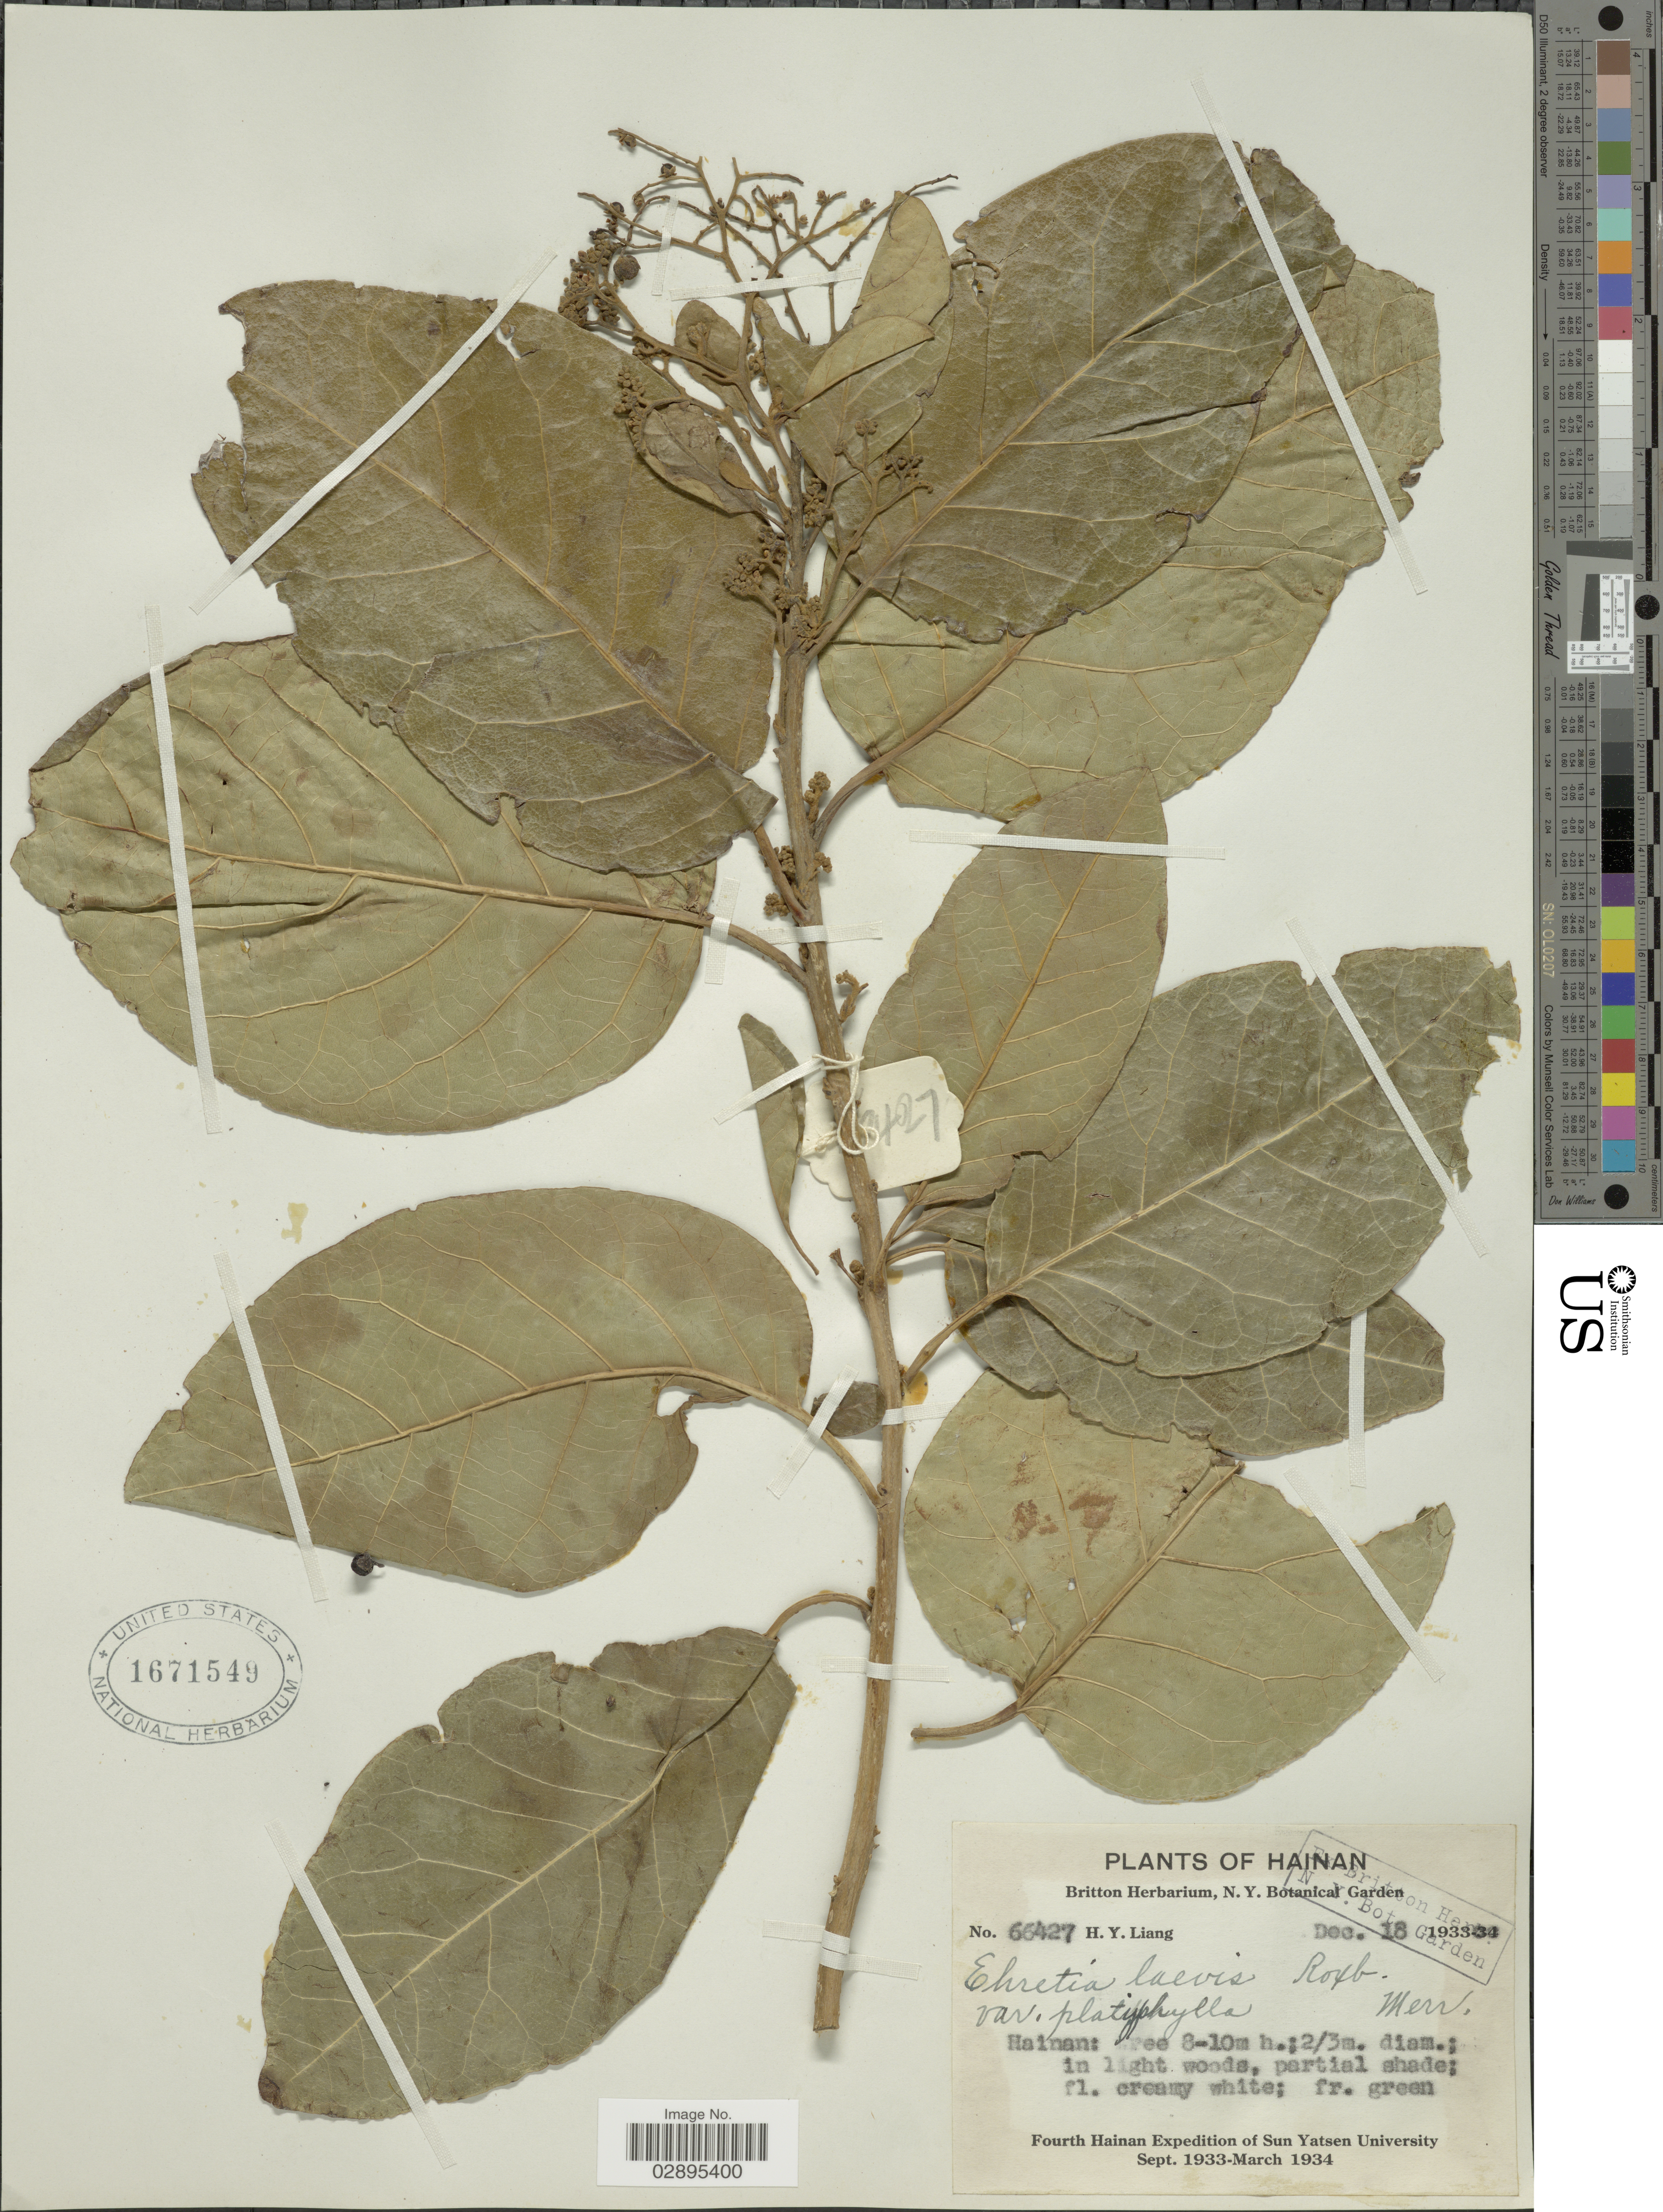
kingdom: Plantae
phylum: Tracheophyta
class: Magnoliopsida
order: Boraginales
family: Ehretiaceae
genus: Ehretia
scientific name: Ehretia laevis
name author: Roxb.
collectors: H. Y. Liang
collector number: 66427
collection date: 1933-12-18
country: China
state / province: Hainan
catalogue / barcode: US 1671549